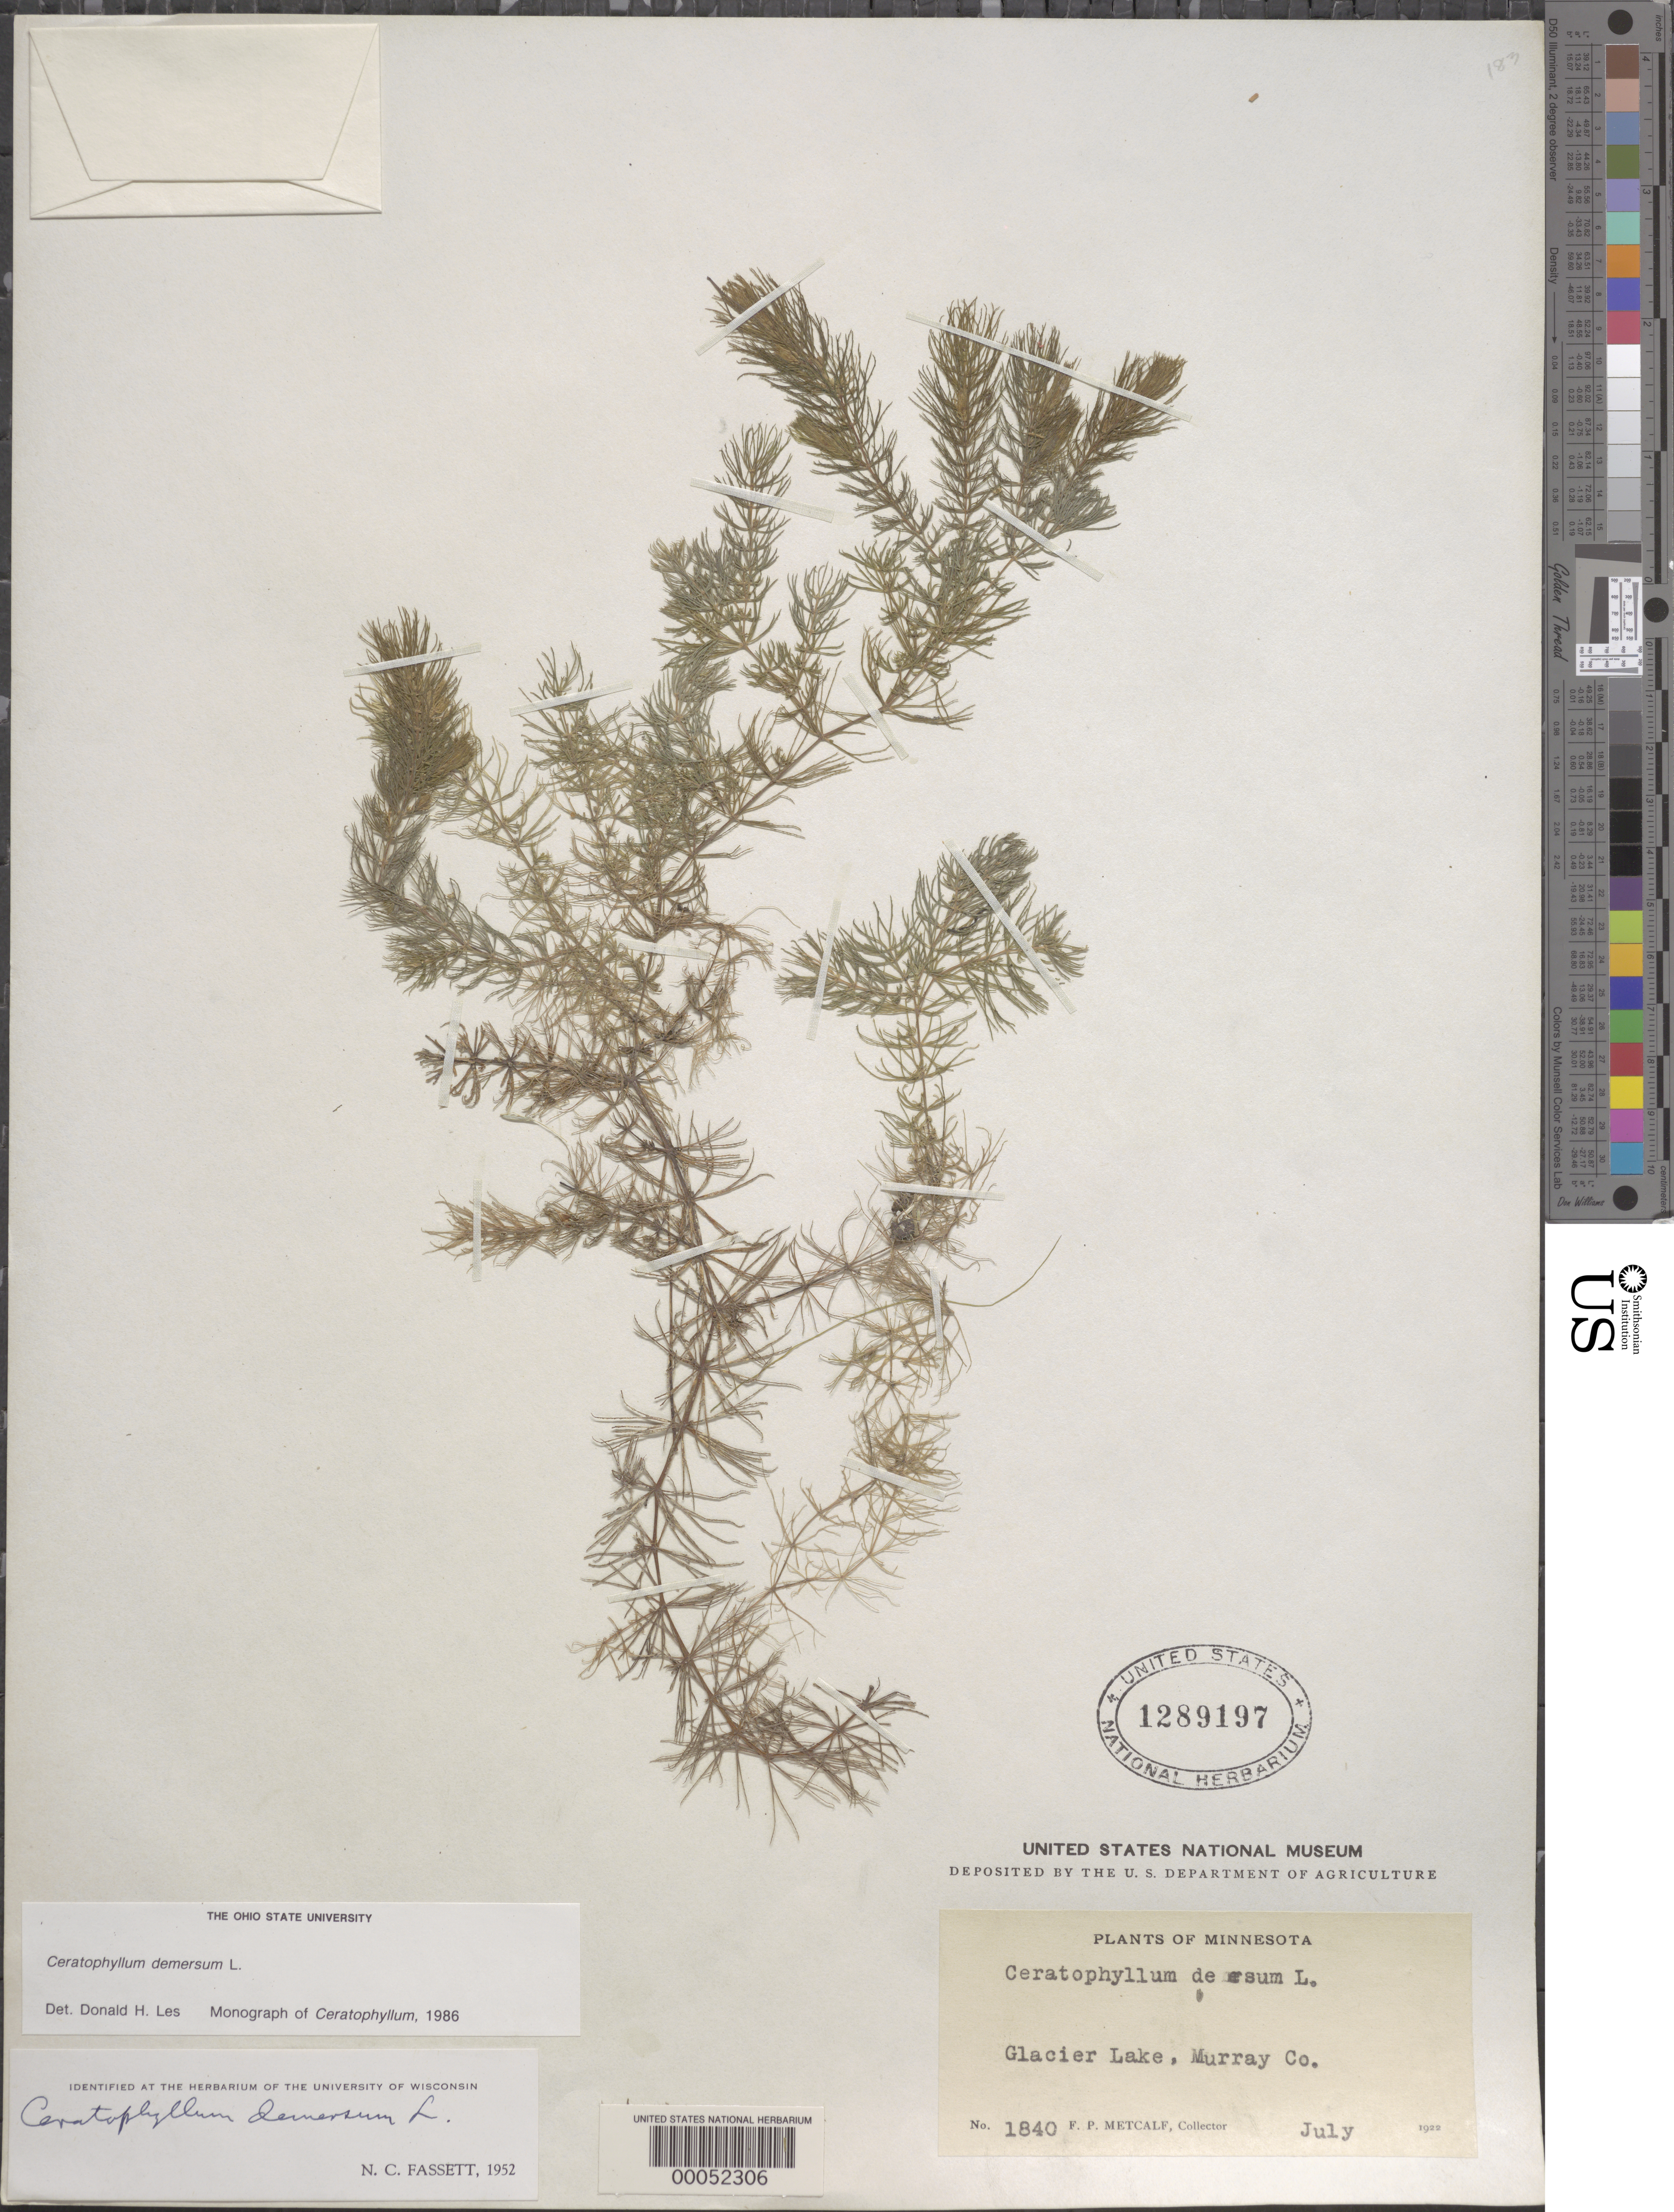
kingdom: Plantae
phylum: Tracheophyta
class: Magnoliopsida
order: Ceratophyllales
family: Ceratophyllaceae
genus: Ceratophyllum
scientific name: Ceratophyllum demersum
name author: L.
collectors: F. P. Metcalf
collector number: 1840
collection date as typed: Jul 1922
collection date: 1922-07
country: United States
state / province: Minnesota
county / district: Murray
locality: Glacier lake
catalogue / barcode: US 1289197